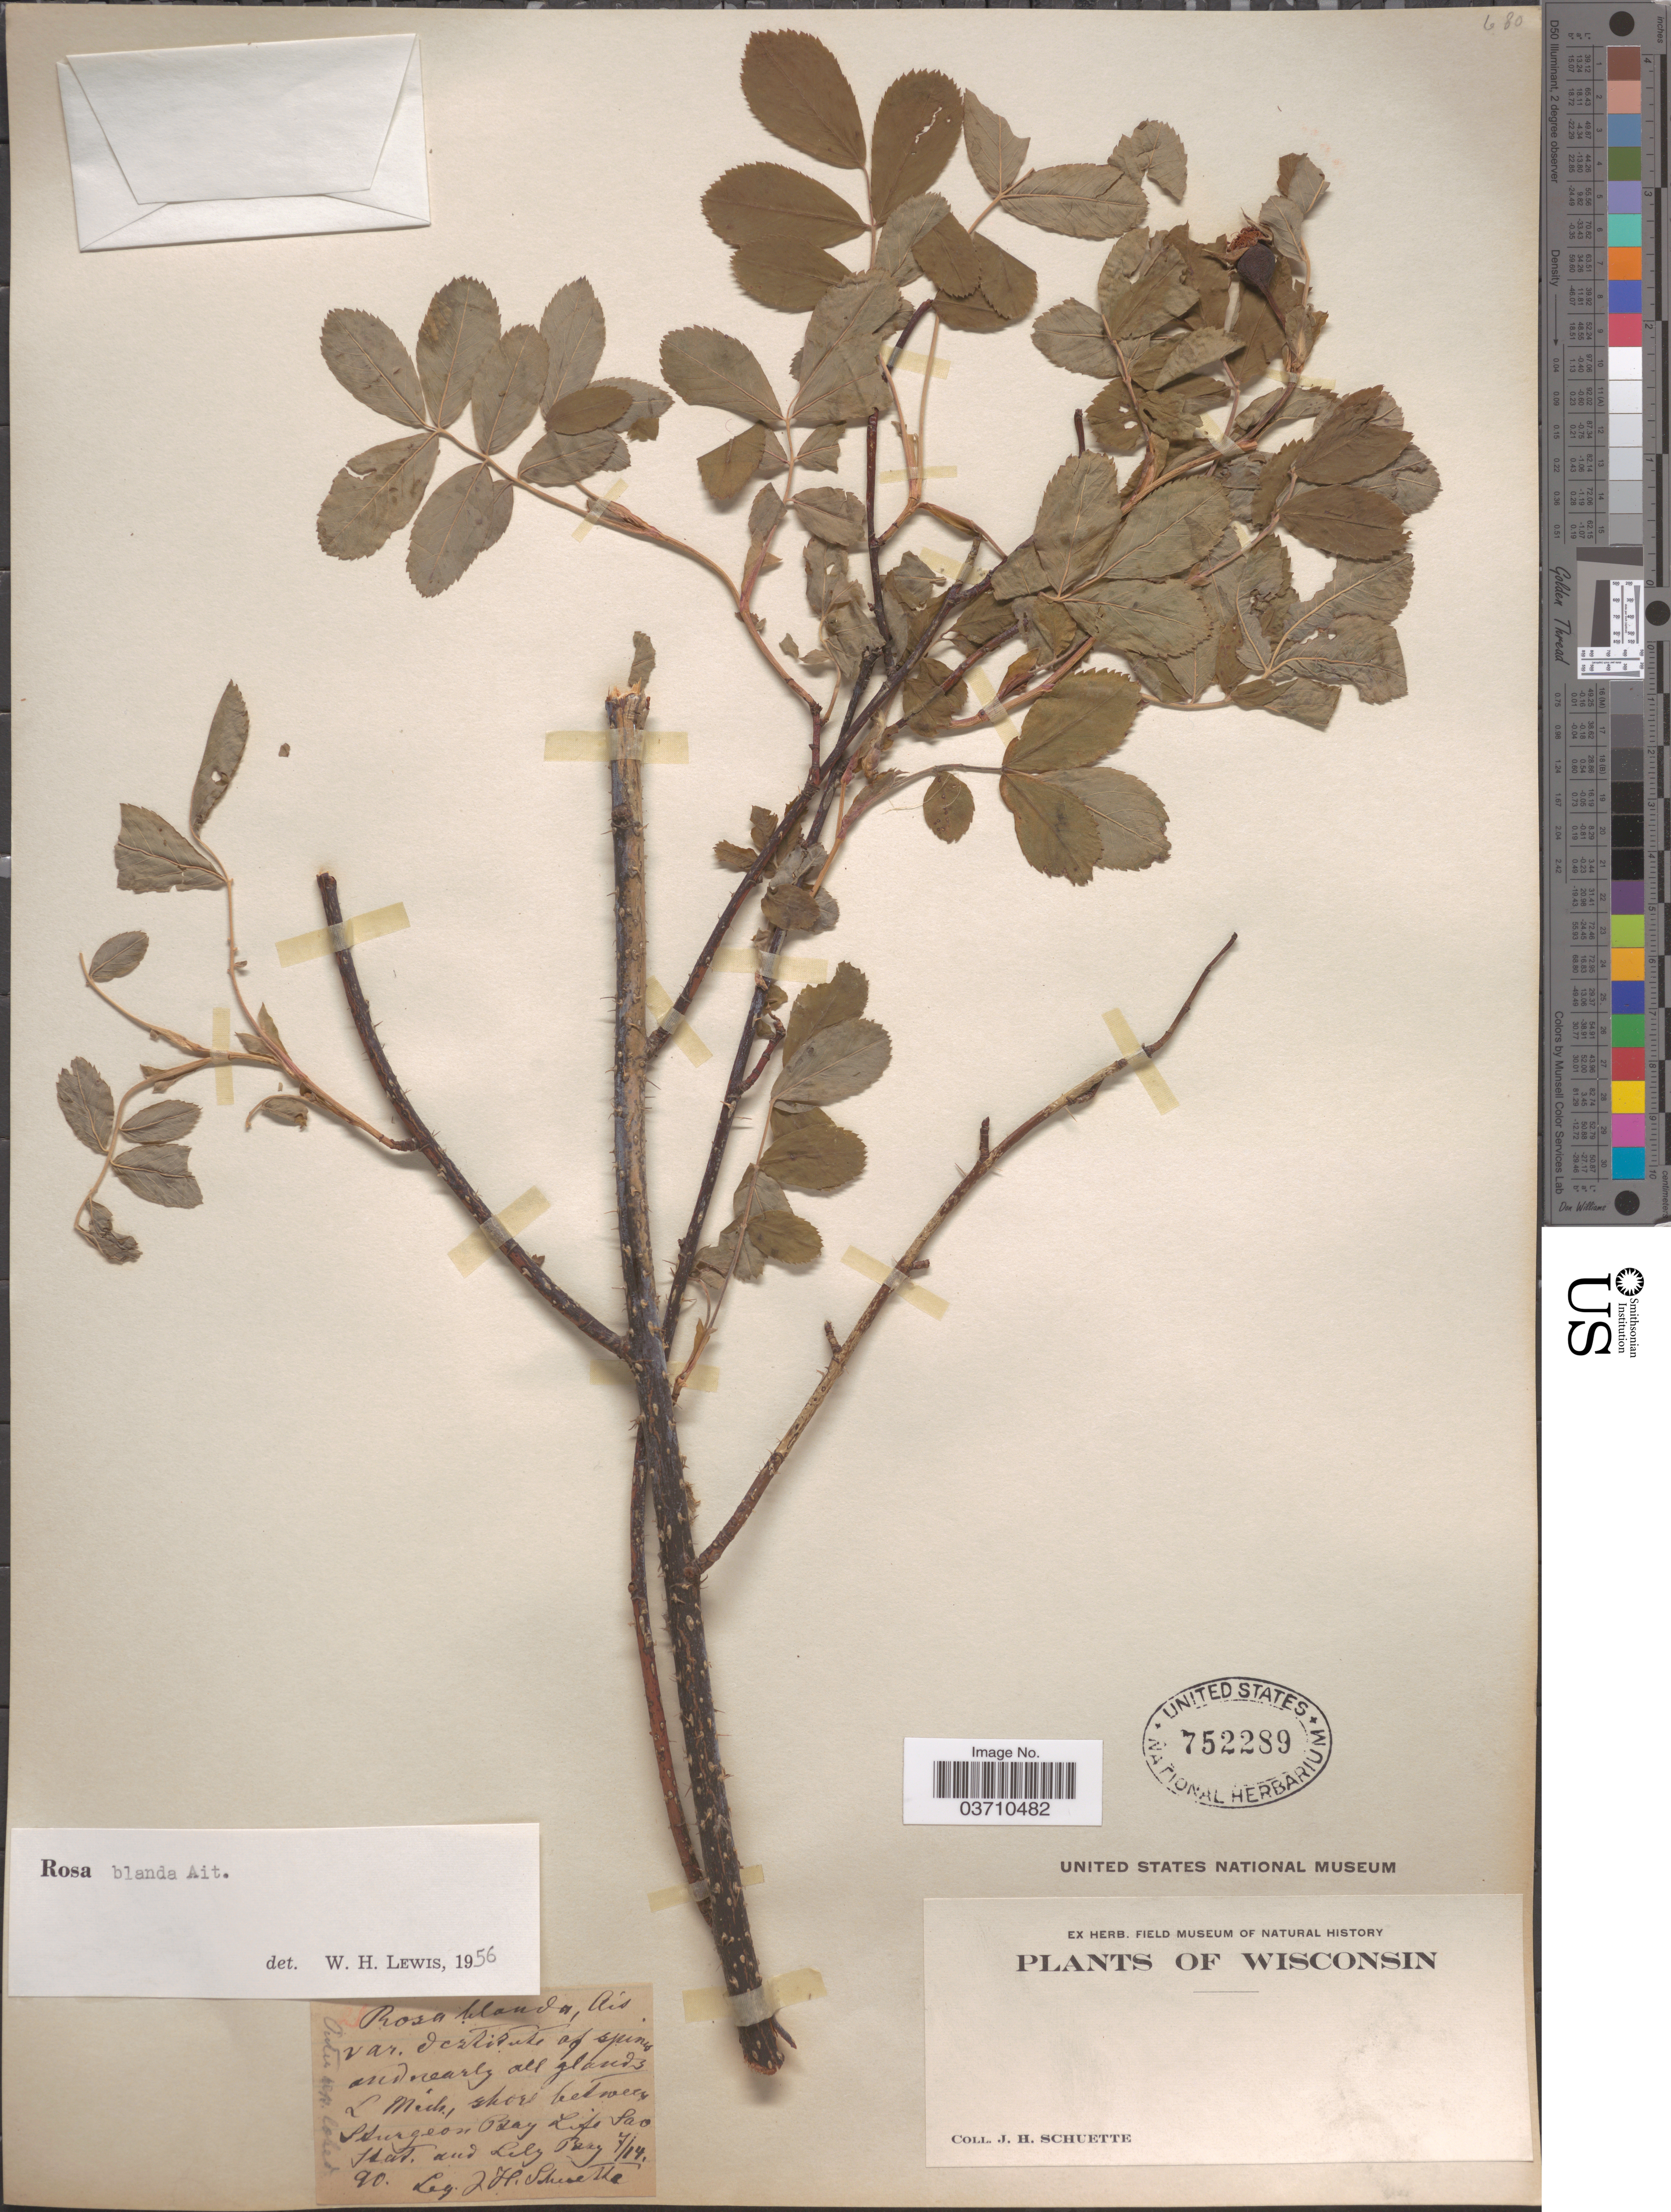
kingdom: Plantae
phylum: Tracheophyta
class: Magnoliopsida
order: Rosales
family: Rosaceae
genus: Rosa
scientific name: Rosa blanda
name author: Aiton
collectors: J. H. Schuette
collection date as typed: Transcribed d/m/y: 14/7/90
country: United States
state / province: Wisconsin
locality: Shore between Sturgeon Bay Life Sav Stat. and Lily Bay.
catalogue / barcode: US 752289